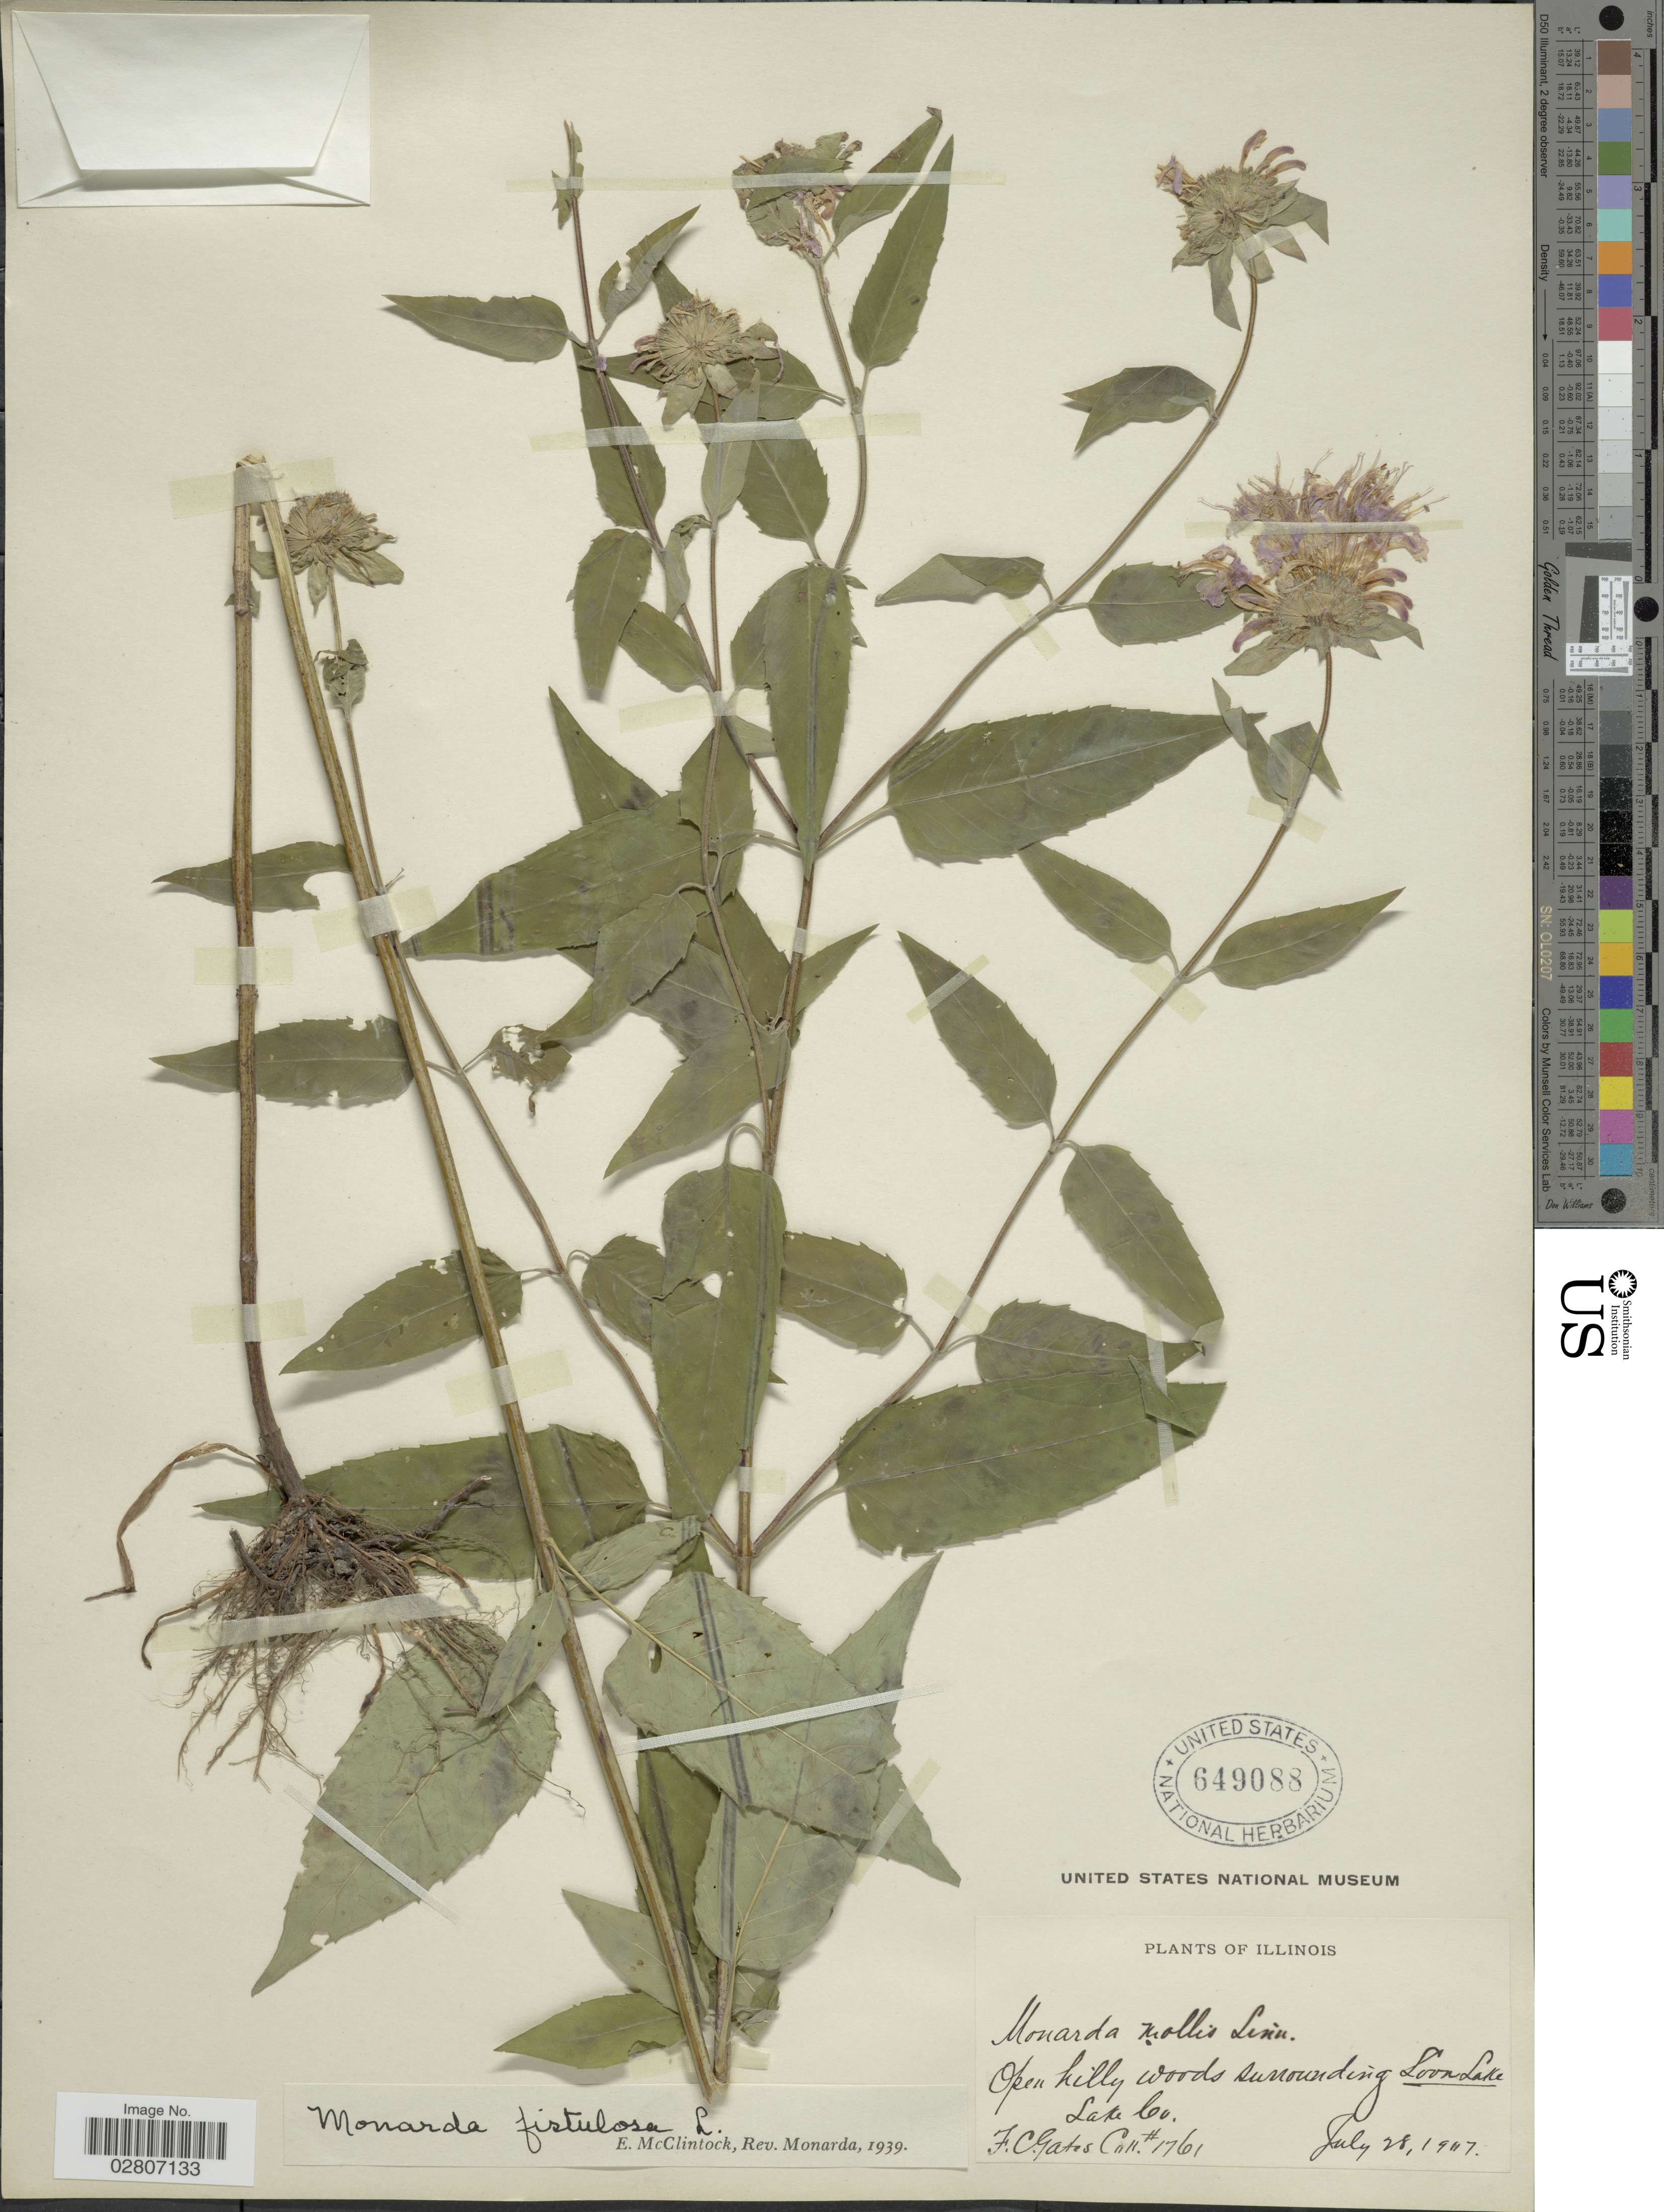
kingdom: Plantae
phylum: Tracheophyta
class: Magnoliopsida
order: Lamiales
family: Lamiaceae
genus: Monarda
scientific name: Monarda fistulosa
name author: L.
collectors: F. C. Gates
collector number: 1761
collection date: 1907-07-28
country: United States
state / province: Illinois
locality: Open hilly woods surrounding Loon Lake, Lake Co.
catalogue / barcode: US 649088